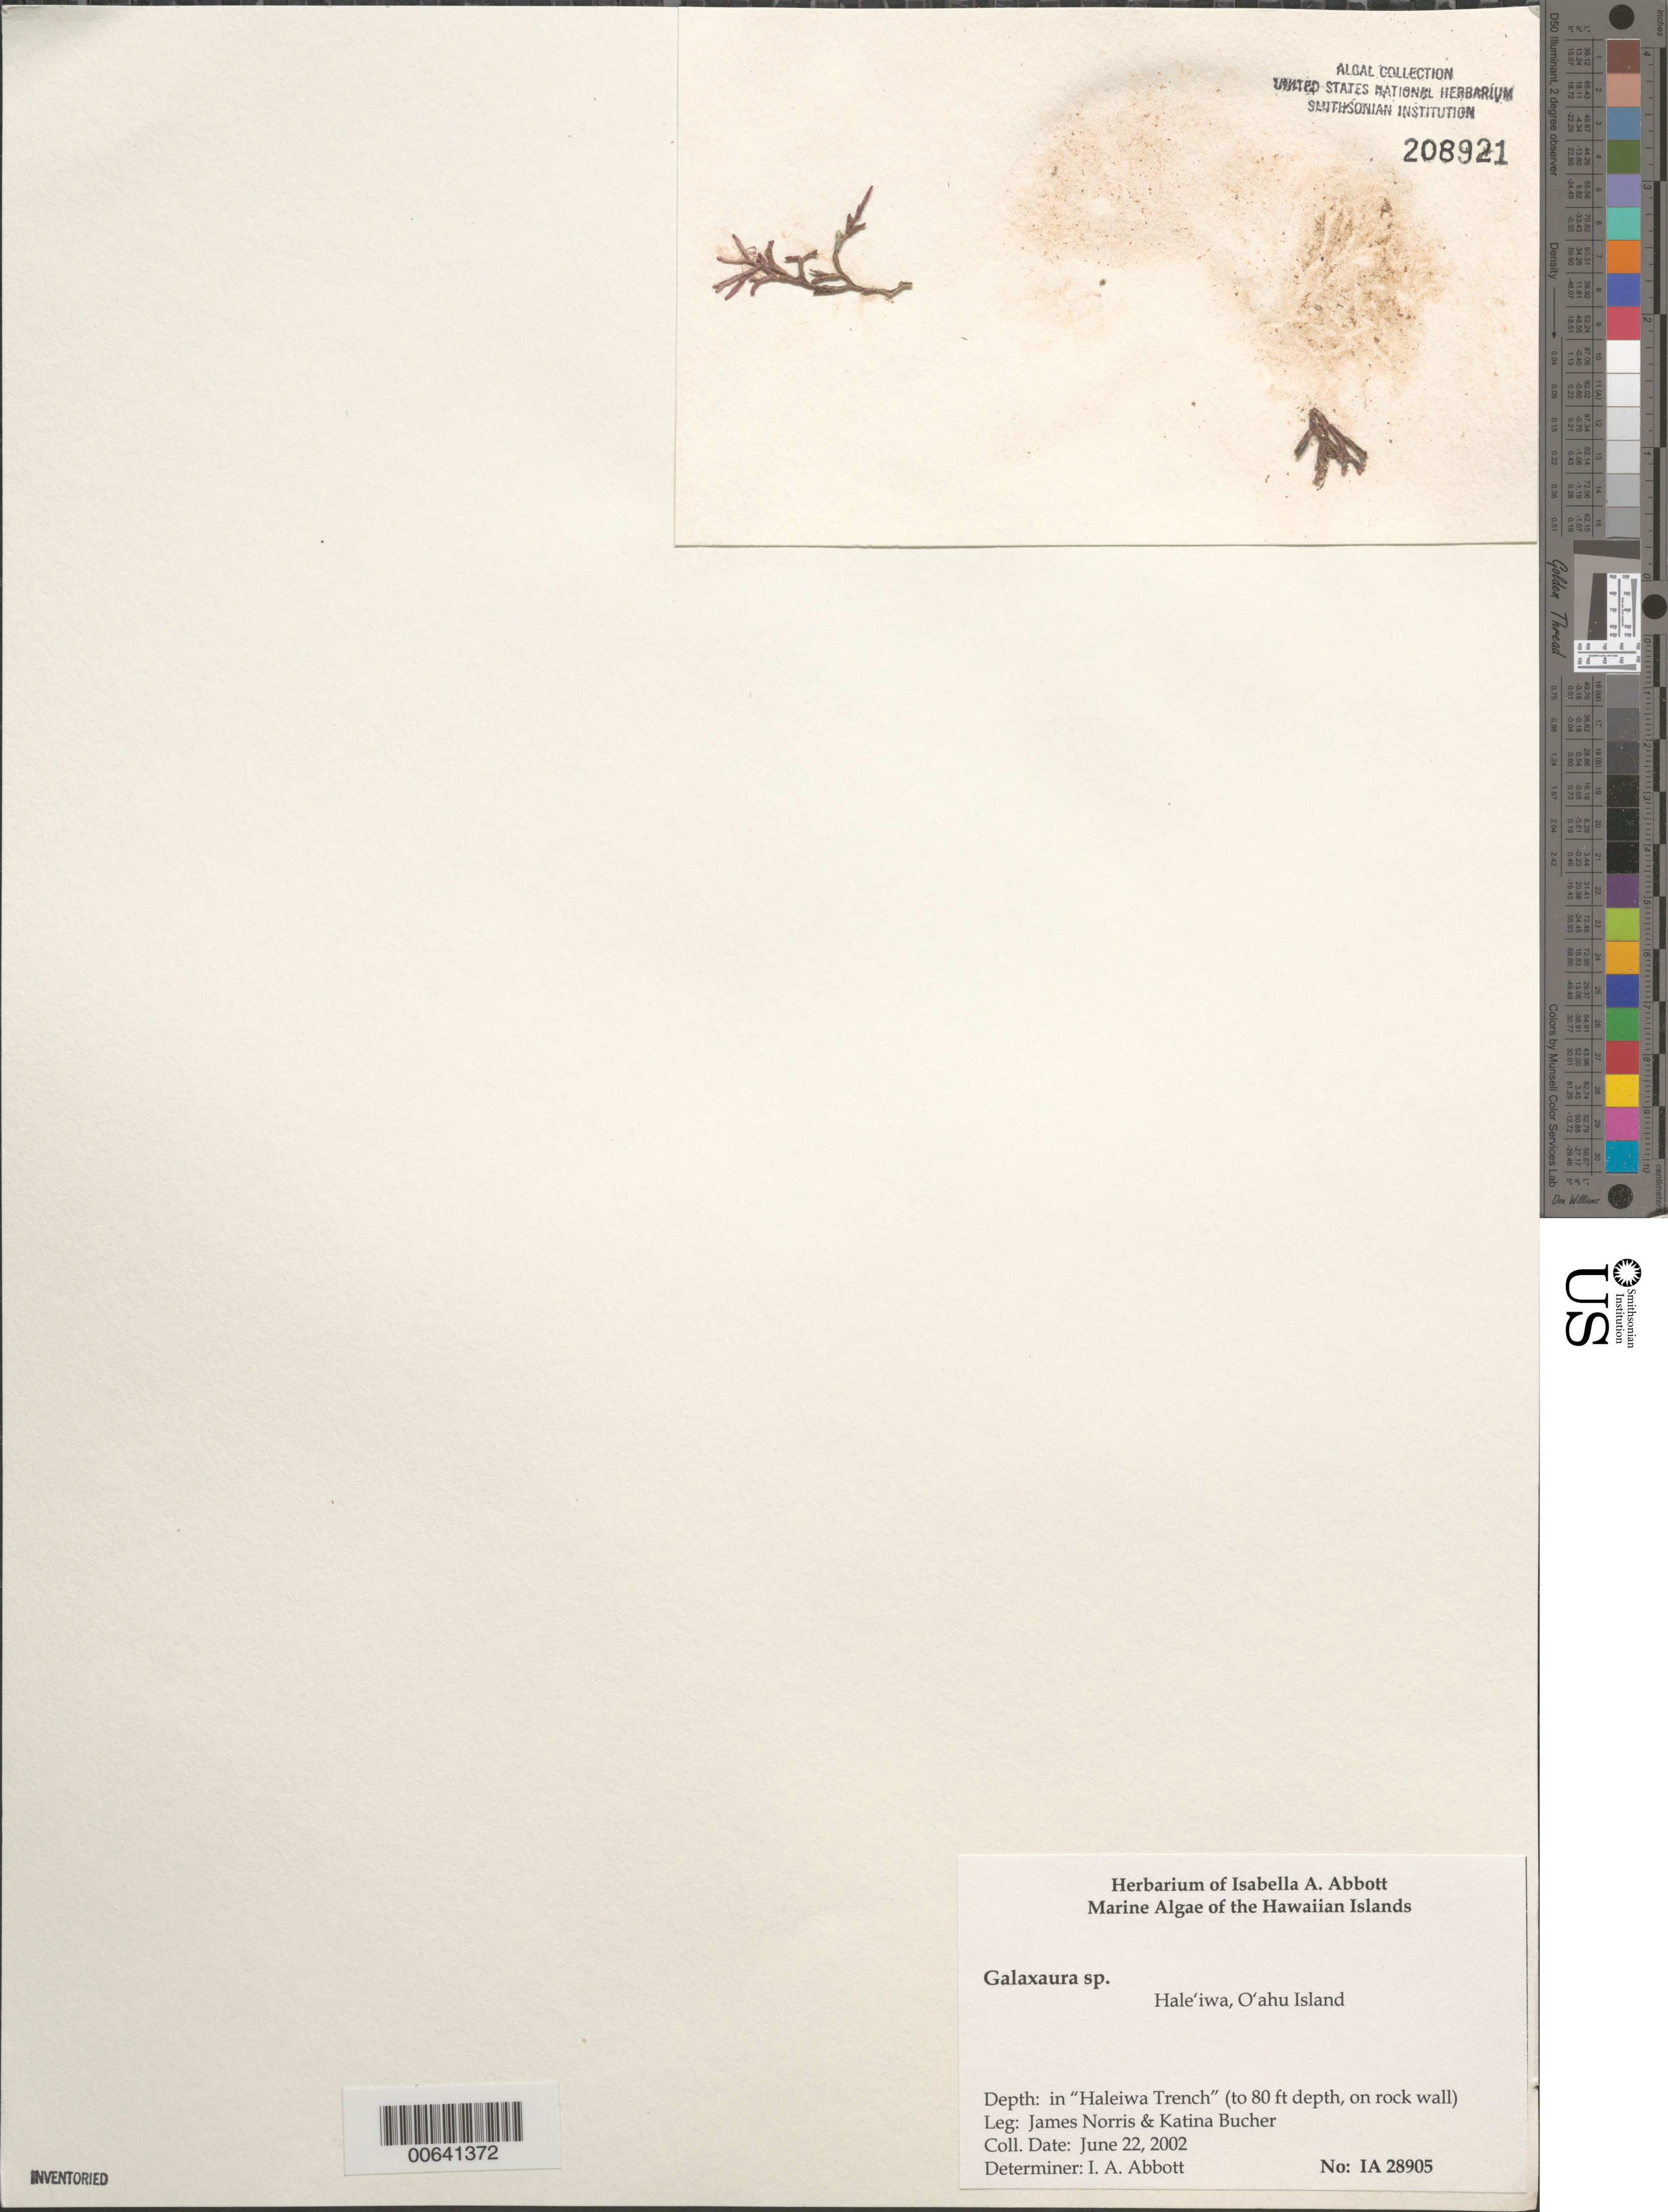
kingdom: Plantae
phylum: Rhodophyta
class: Florideophyceae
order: Nemaliales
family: Galaxauraceae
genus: Galaxaura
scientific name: Galaxaura sp.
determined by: Abbott, Isabella A.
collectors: J. N. Norris & K. E. Bucher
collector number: IAA 28905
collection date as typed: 22 Jun 2002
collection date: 2002-06-22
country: United States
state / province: Hawaii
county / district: Honolulu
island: Oahu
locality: Hale'iwa, Haleiwa Trench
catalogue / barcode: US 208921